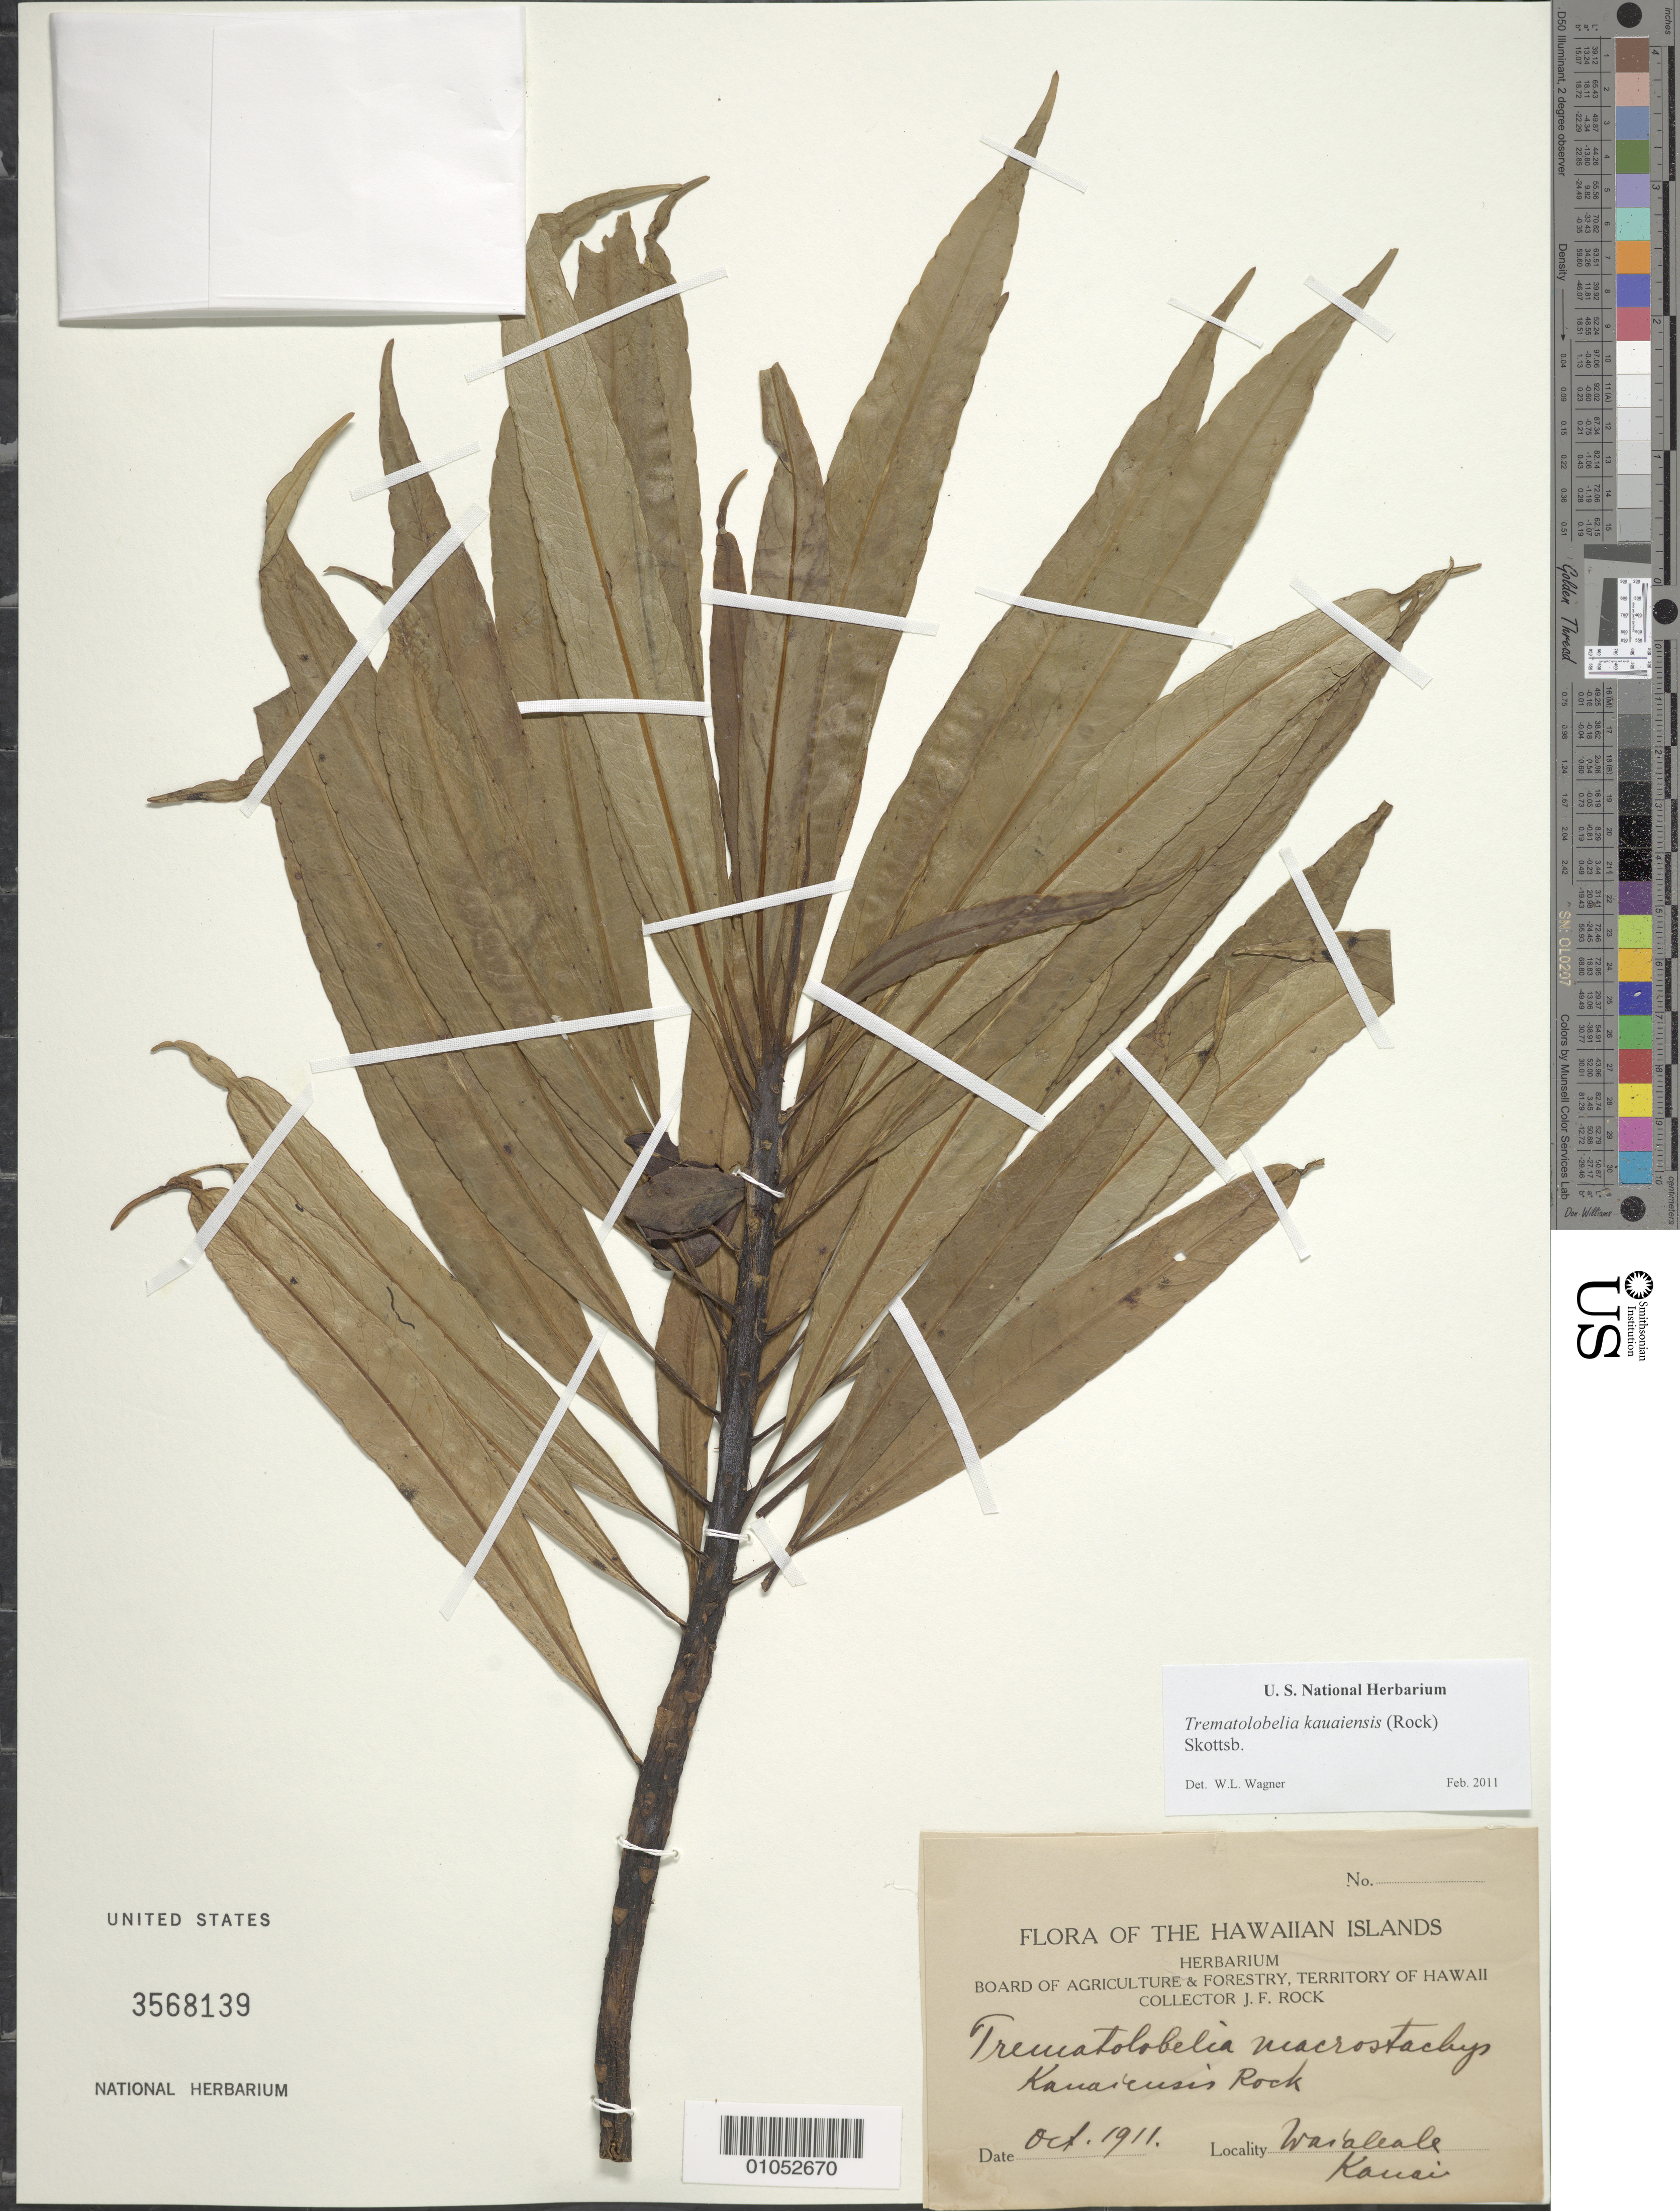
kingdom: Plantae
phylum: Tracheophyta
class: Magnoliopsida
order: Asterales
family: Campanulaceae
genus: Trematolobelia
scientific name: Trematolobelia kauaiensis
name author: (Rock) Skottsb.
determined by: Wagner, W. L., (BOT), Smithsonian Institution - National Museum of Natural History (UNITED STATES)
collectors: J. F. Rock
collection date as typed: Oct 1916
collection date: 1916-10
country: United States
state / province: Hawaii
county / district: Kauai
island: Kaua'i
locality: Waialeale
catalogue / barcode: US 3568139